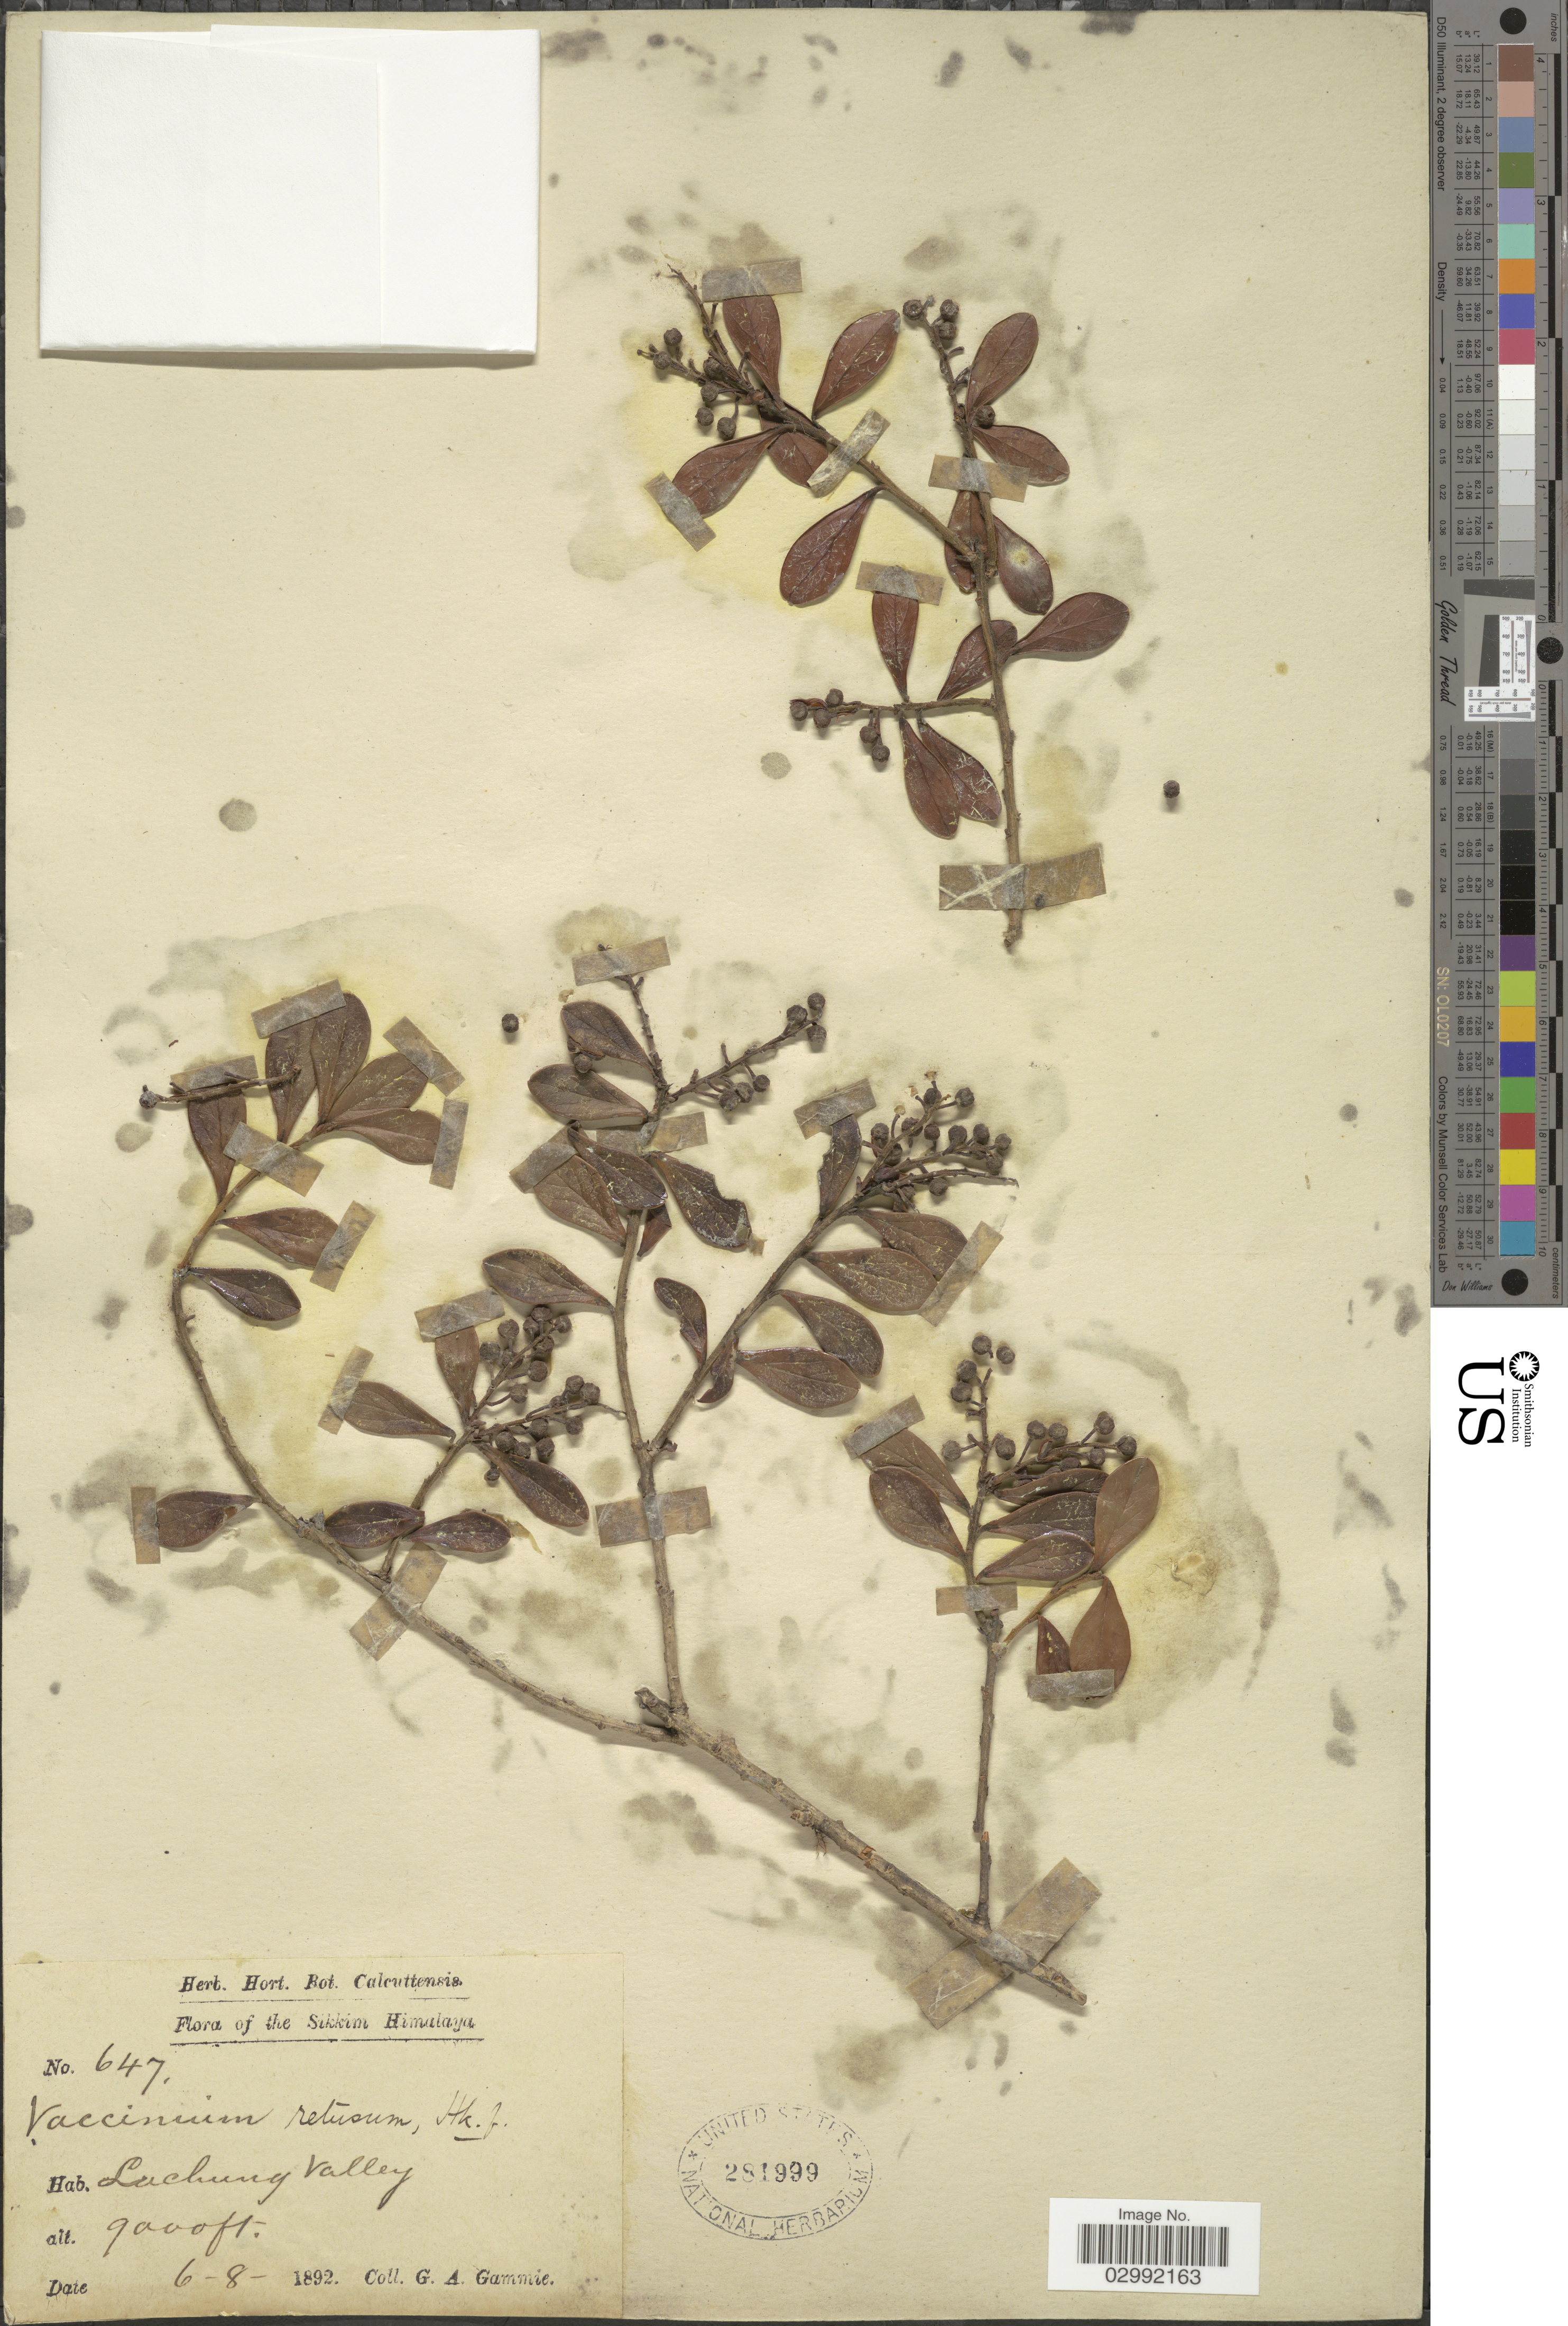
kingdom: Plantae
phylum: Tracheophyta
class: Magnoliopsida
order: Ericales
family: Ericaceae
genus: Vaccinium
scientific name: Vaccinium retusum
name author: (Griff.) Hook. f. ex C.B. Clarke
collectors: G. Gammie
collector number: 647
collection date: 1892-08-06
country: India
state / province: Sikkim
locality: Sikkim Himalaya, Lachung Valley.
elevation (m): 2743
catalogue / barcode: US 281999